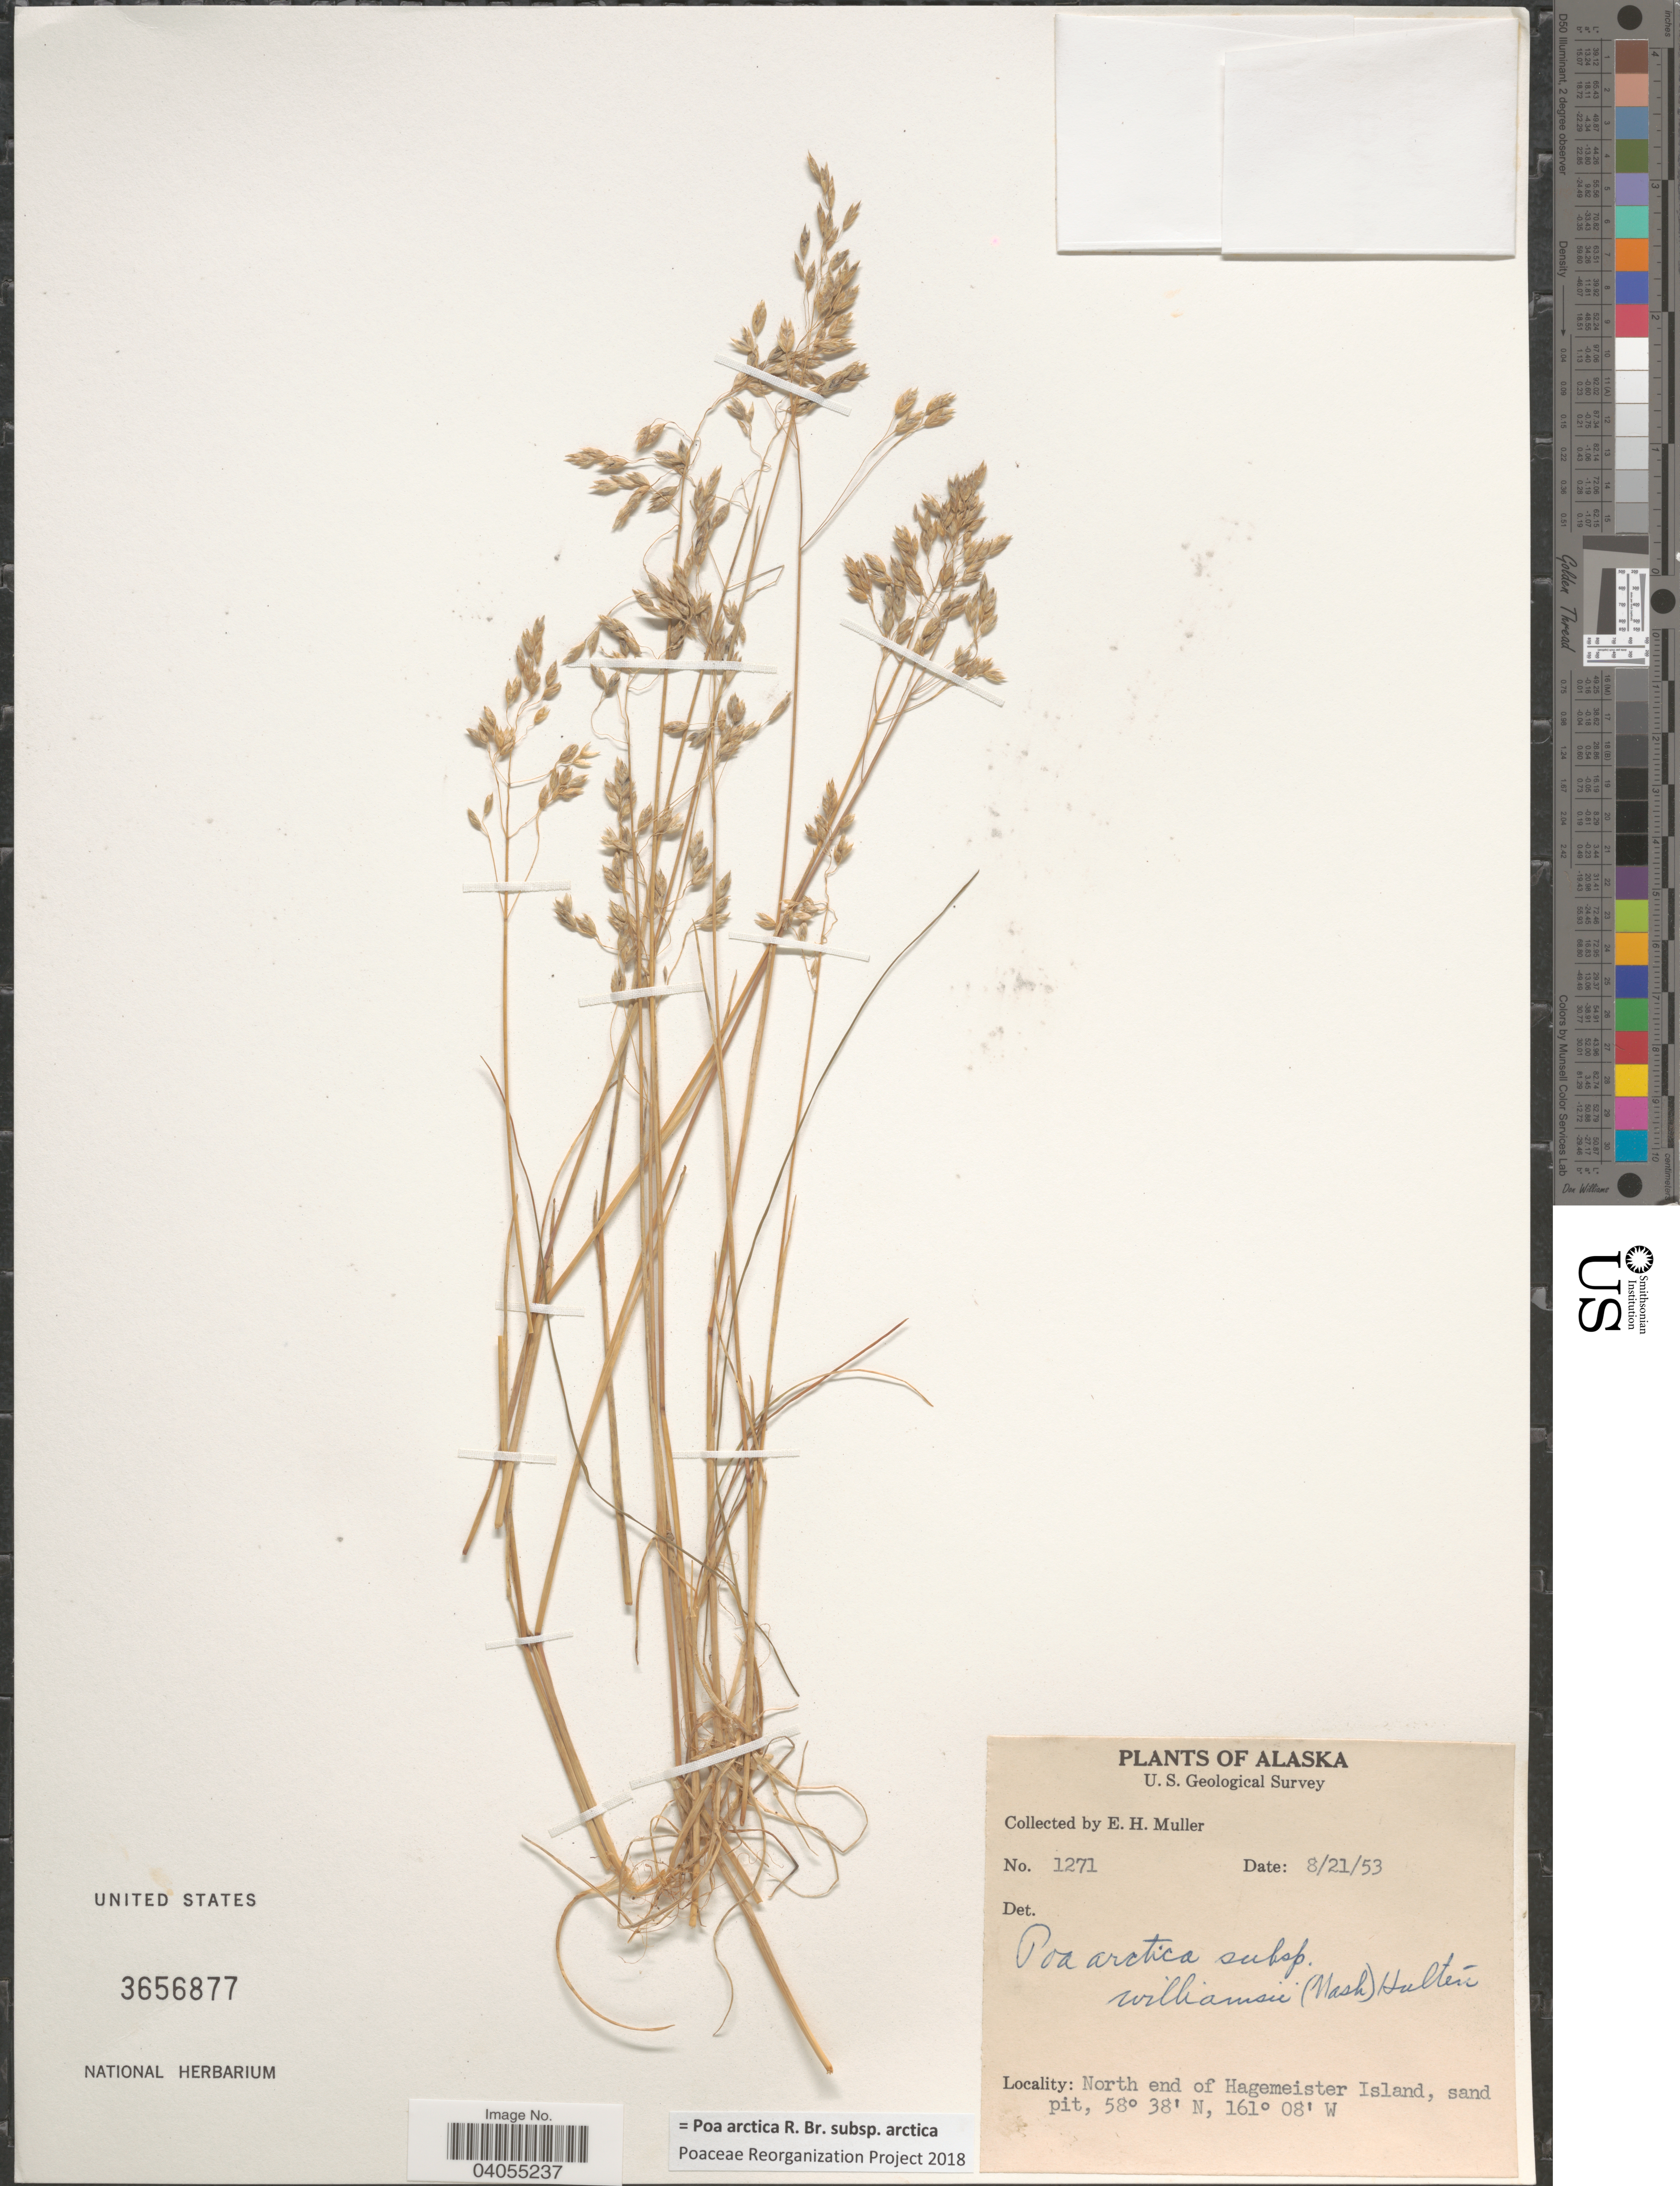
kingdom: Plantae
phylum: Tracheophyta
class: Liliopsida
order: Poales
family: Poaceae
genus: Poa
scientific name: Poa arctica subsp. arctica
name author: R. Br.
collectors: E. H. Muller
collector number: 1271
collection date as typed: Transcribed d/m/y: 21/8/53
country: United States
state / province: Alaska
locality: North end of Hagemeister Island, sand pit.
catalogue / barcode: US 3656877